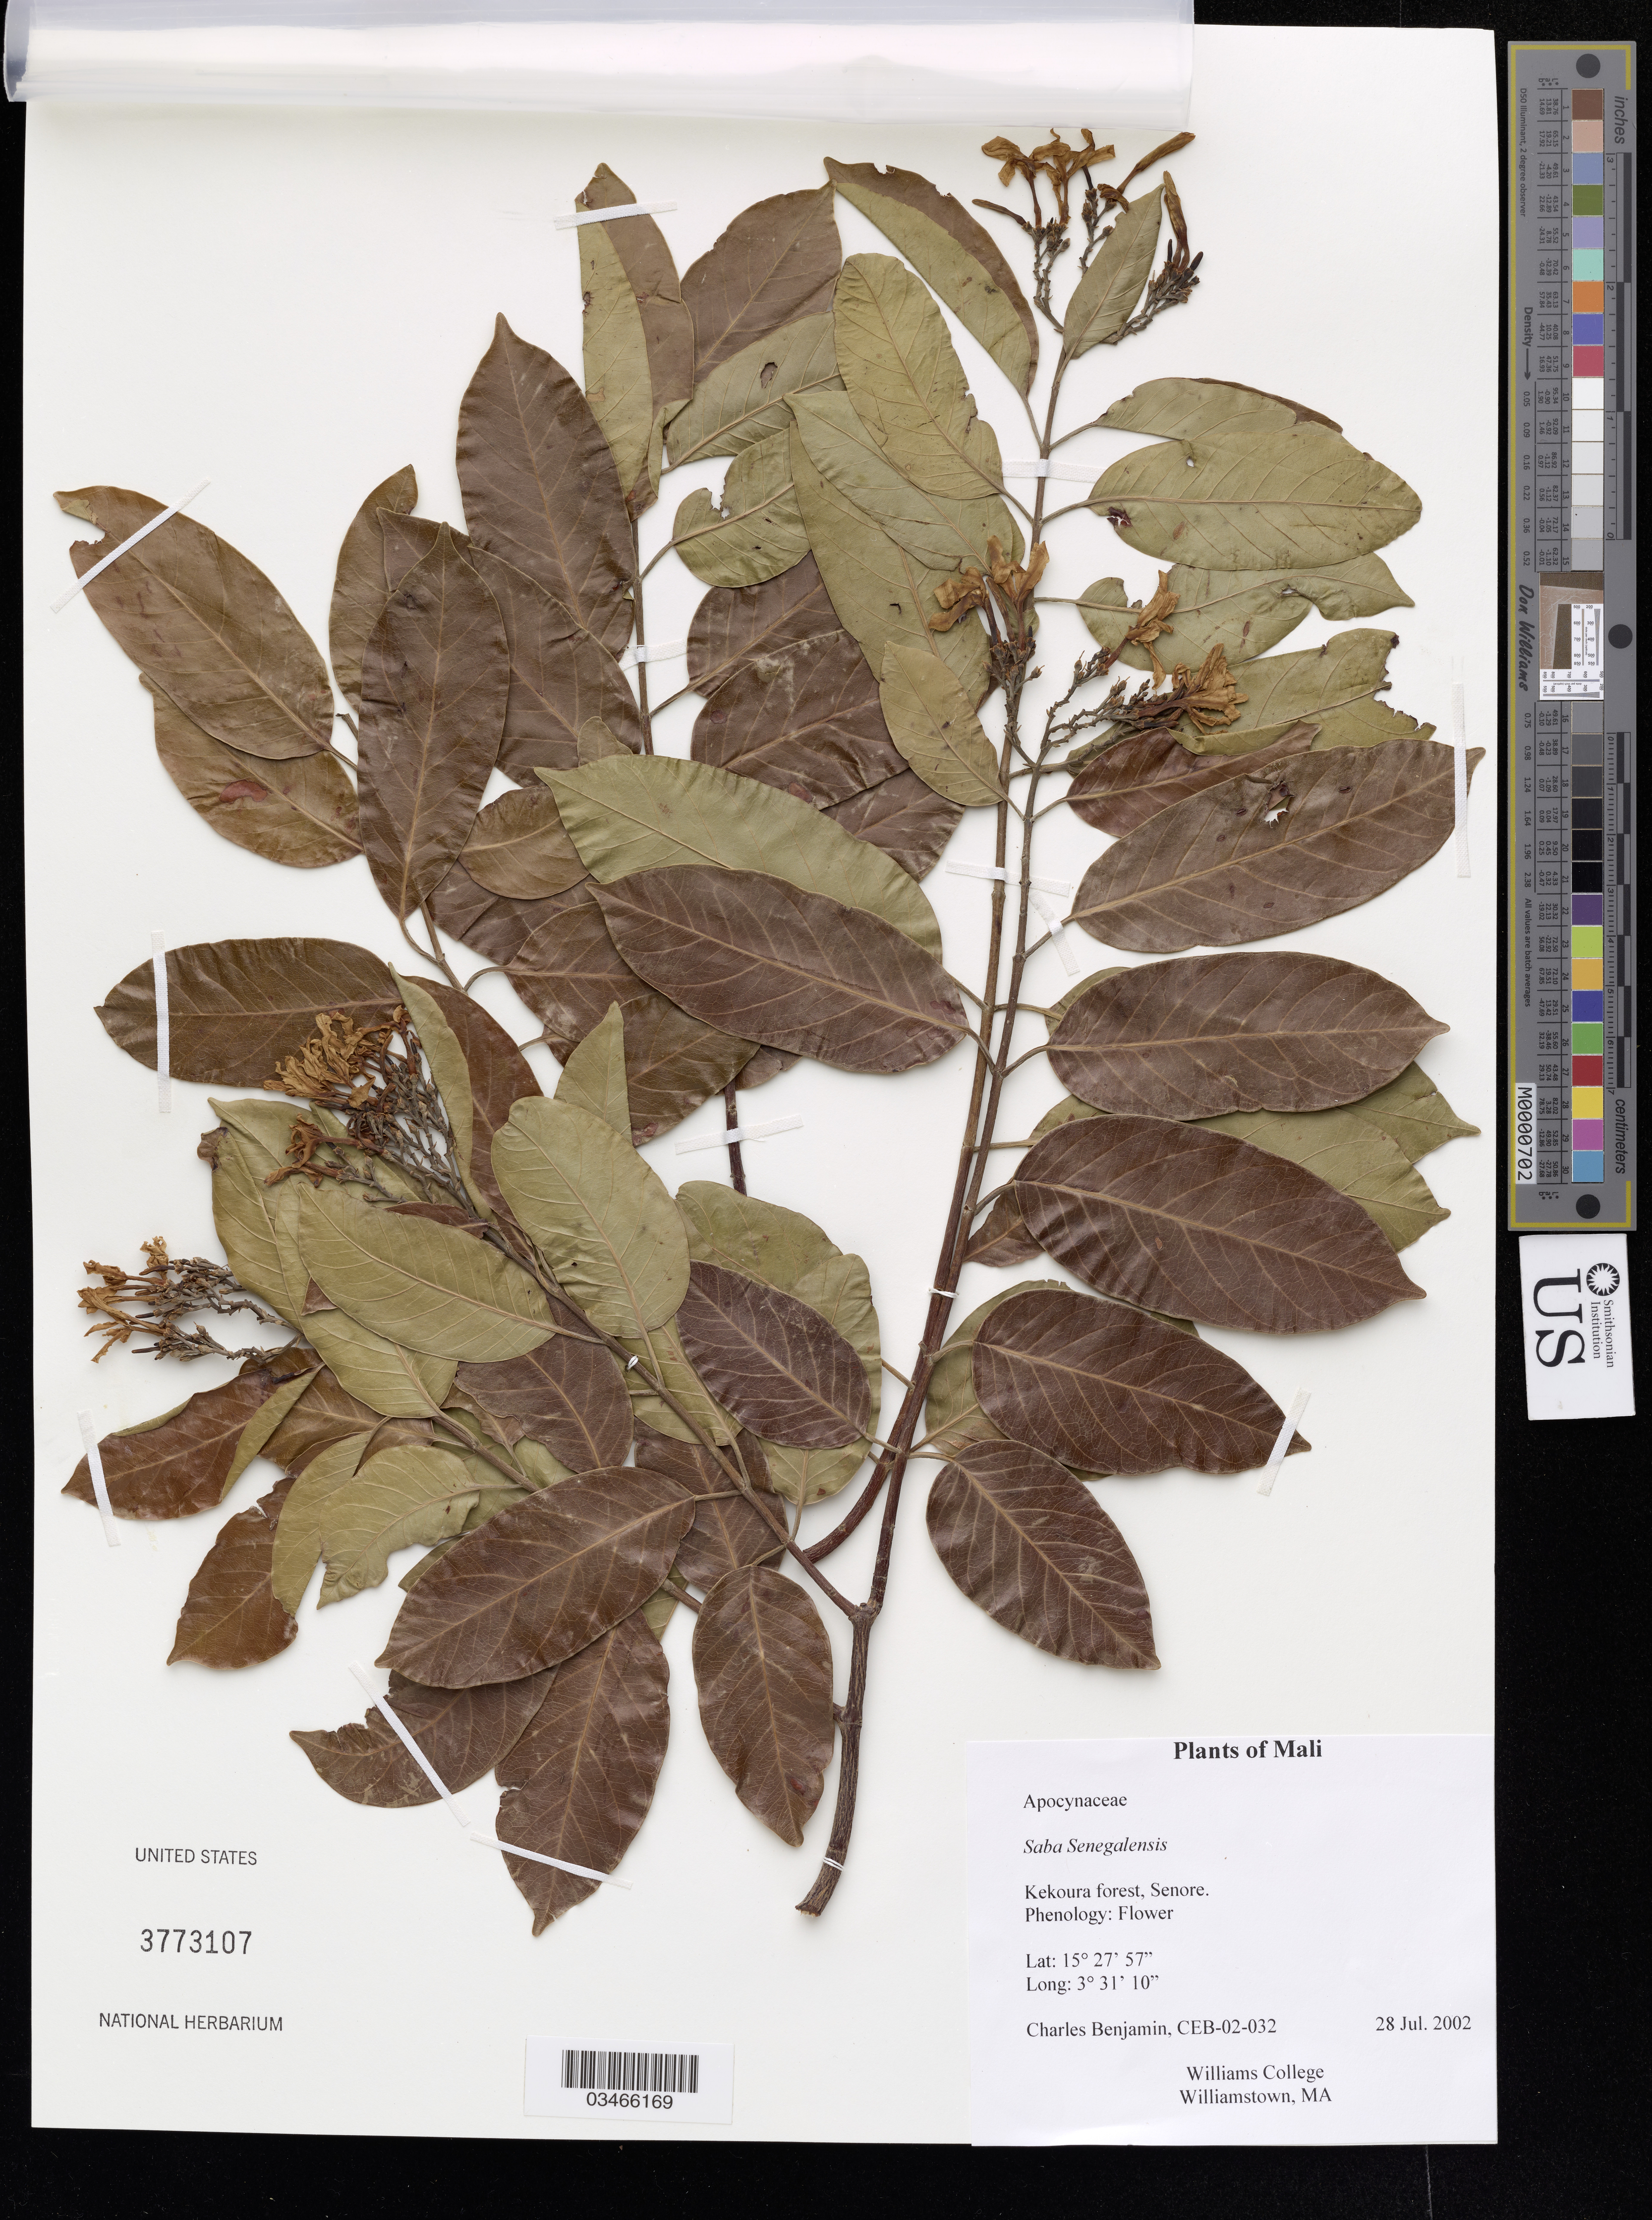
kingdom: Plantae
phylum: Tracheophyta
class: Magnoliopsida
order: Gentianales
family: Apocynaceae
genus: Saba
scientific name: Saba senegalensis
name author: (A. DC.) Pichon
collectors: C. Benjamin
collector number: CEB-02-032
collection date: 2002-07-28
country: Mali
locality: Kekoura forest, Senore.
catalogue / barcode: US 3773107